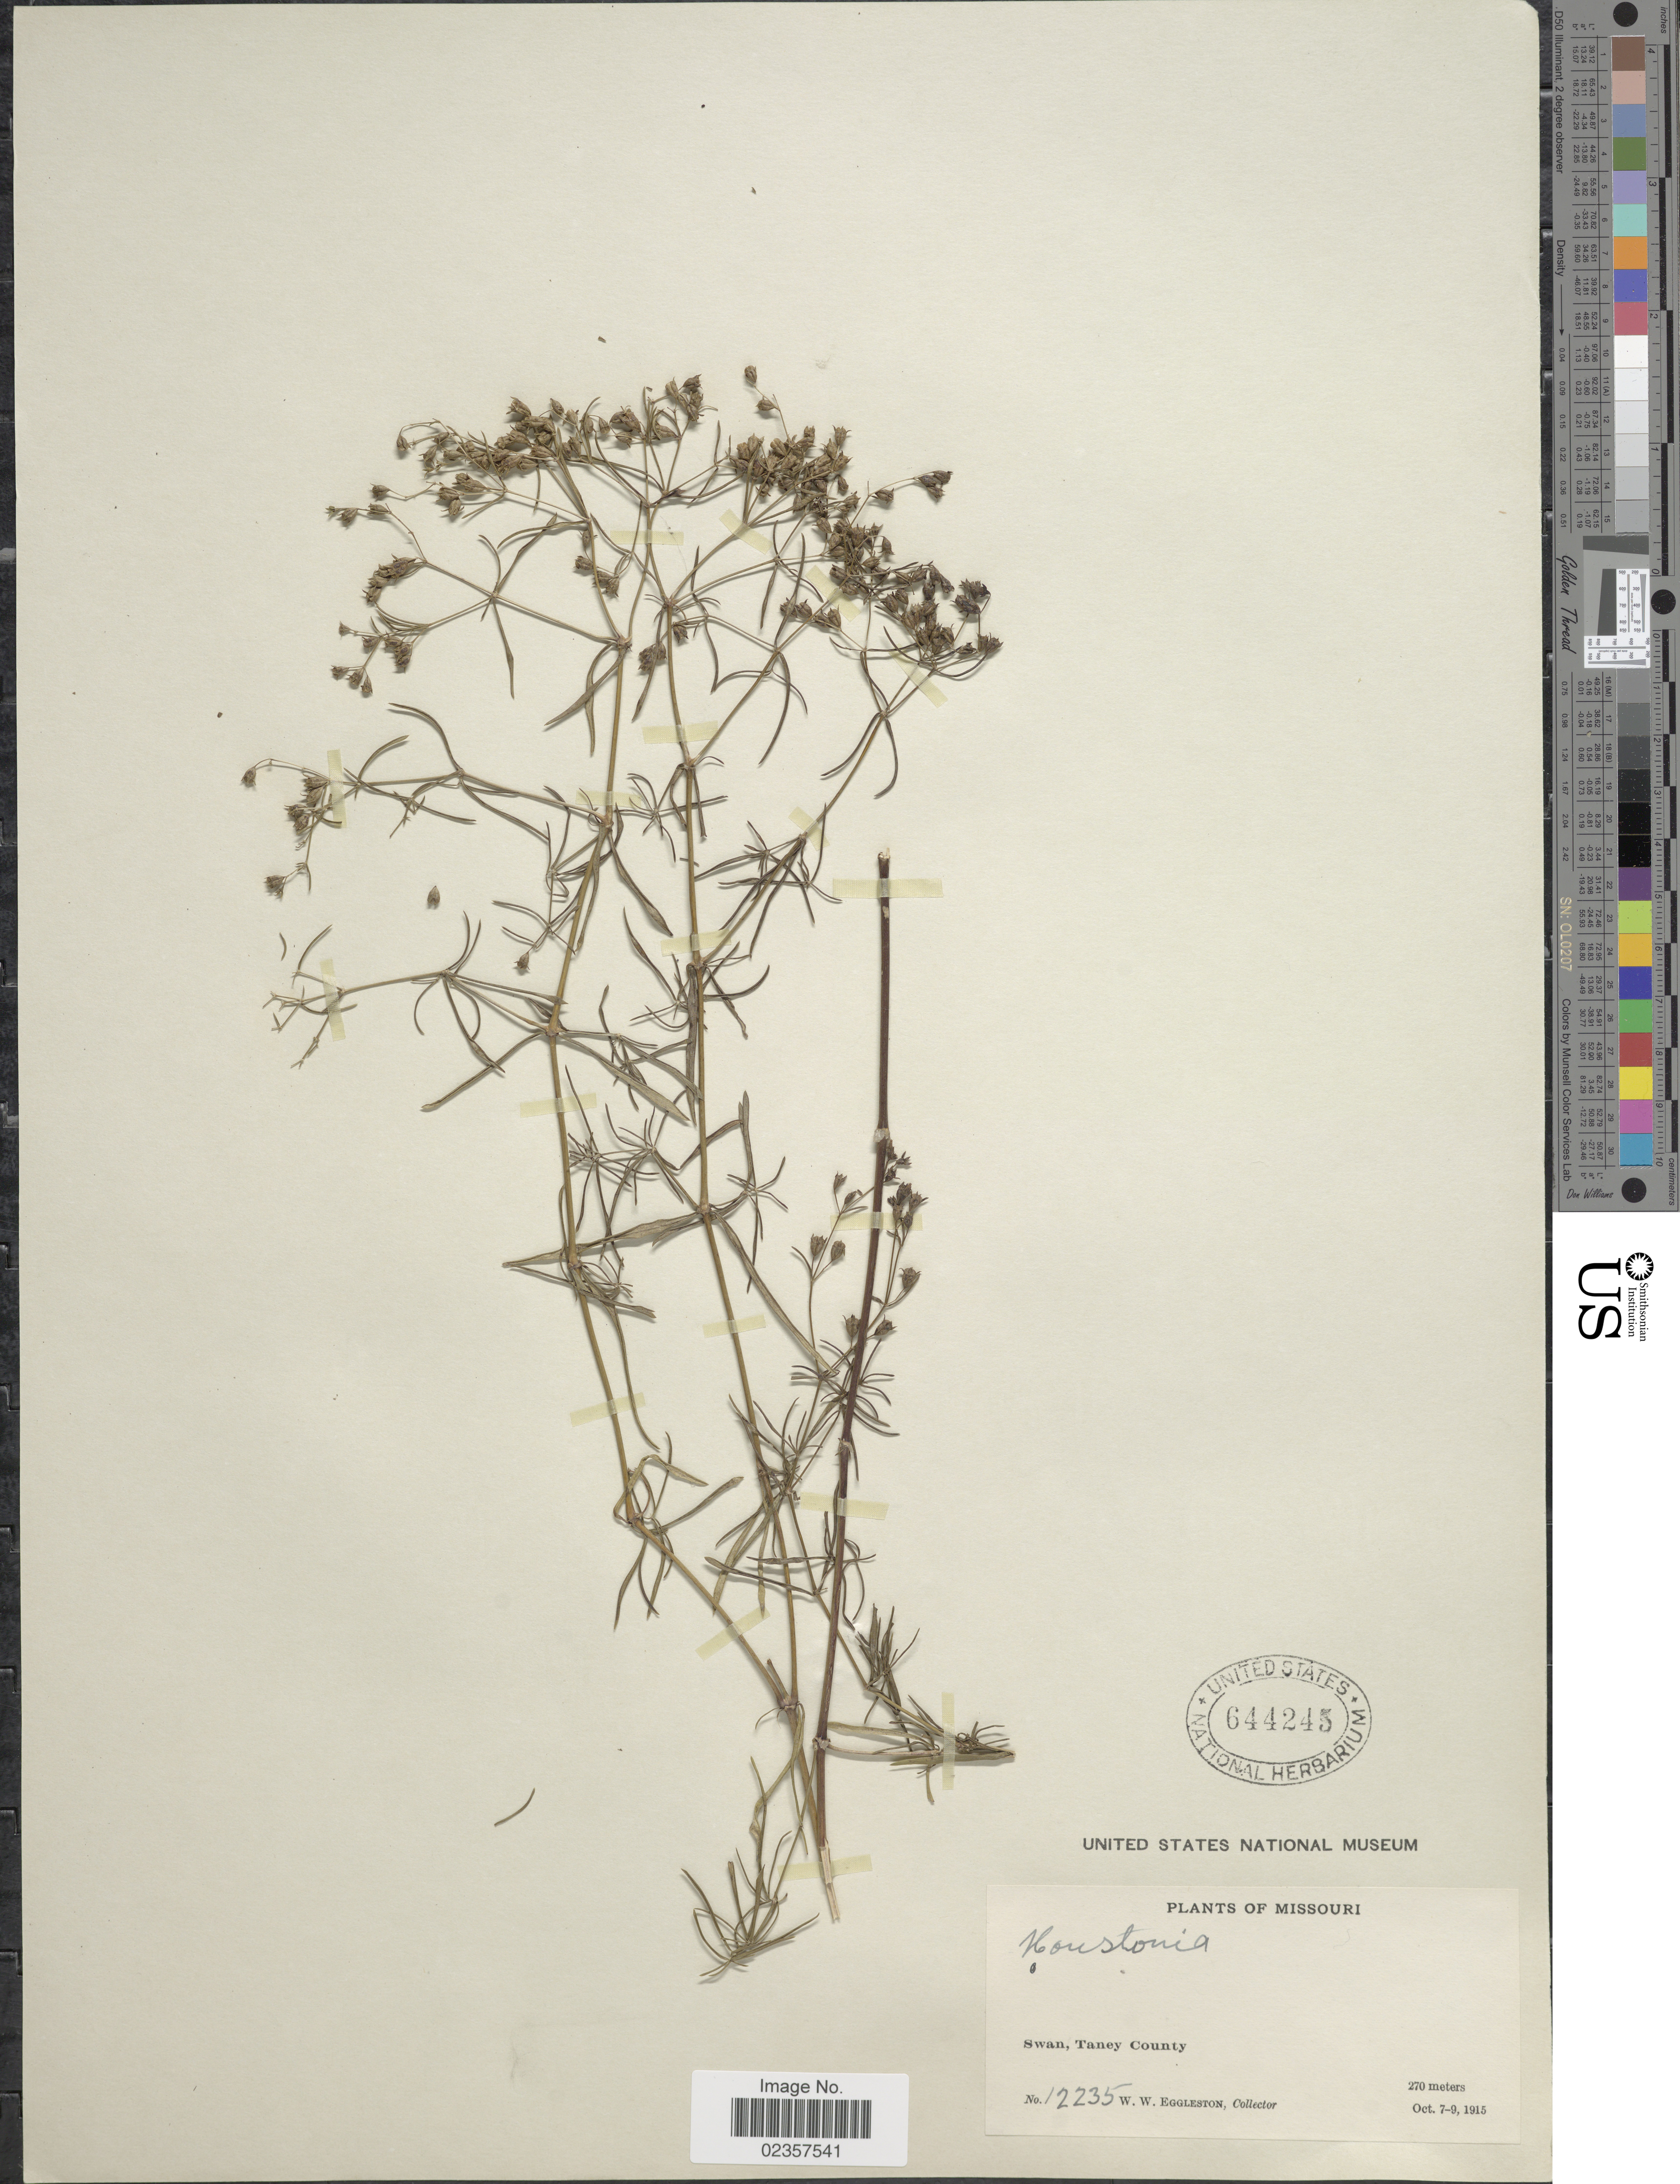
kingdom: Plantae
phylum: Tracheophyta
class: Magnoliopsida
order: Gentianales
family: Rubiaceae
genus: Houstonia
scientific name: Houstonia nigricans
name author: (Lam.) Fernald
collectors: W. W. Eggleston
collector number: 12235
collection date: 1915-10-07/1915-10-09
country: United States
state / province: Missouri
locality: Swan, Taney County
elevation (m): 270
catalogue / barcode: US 644245